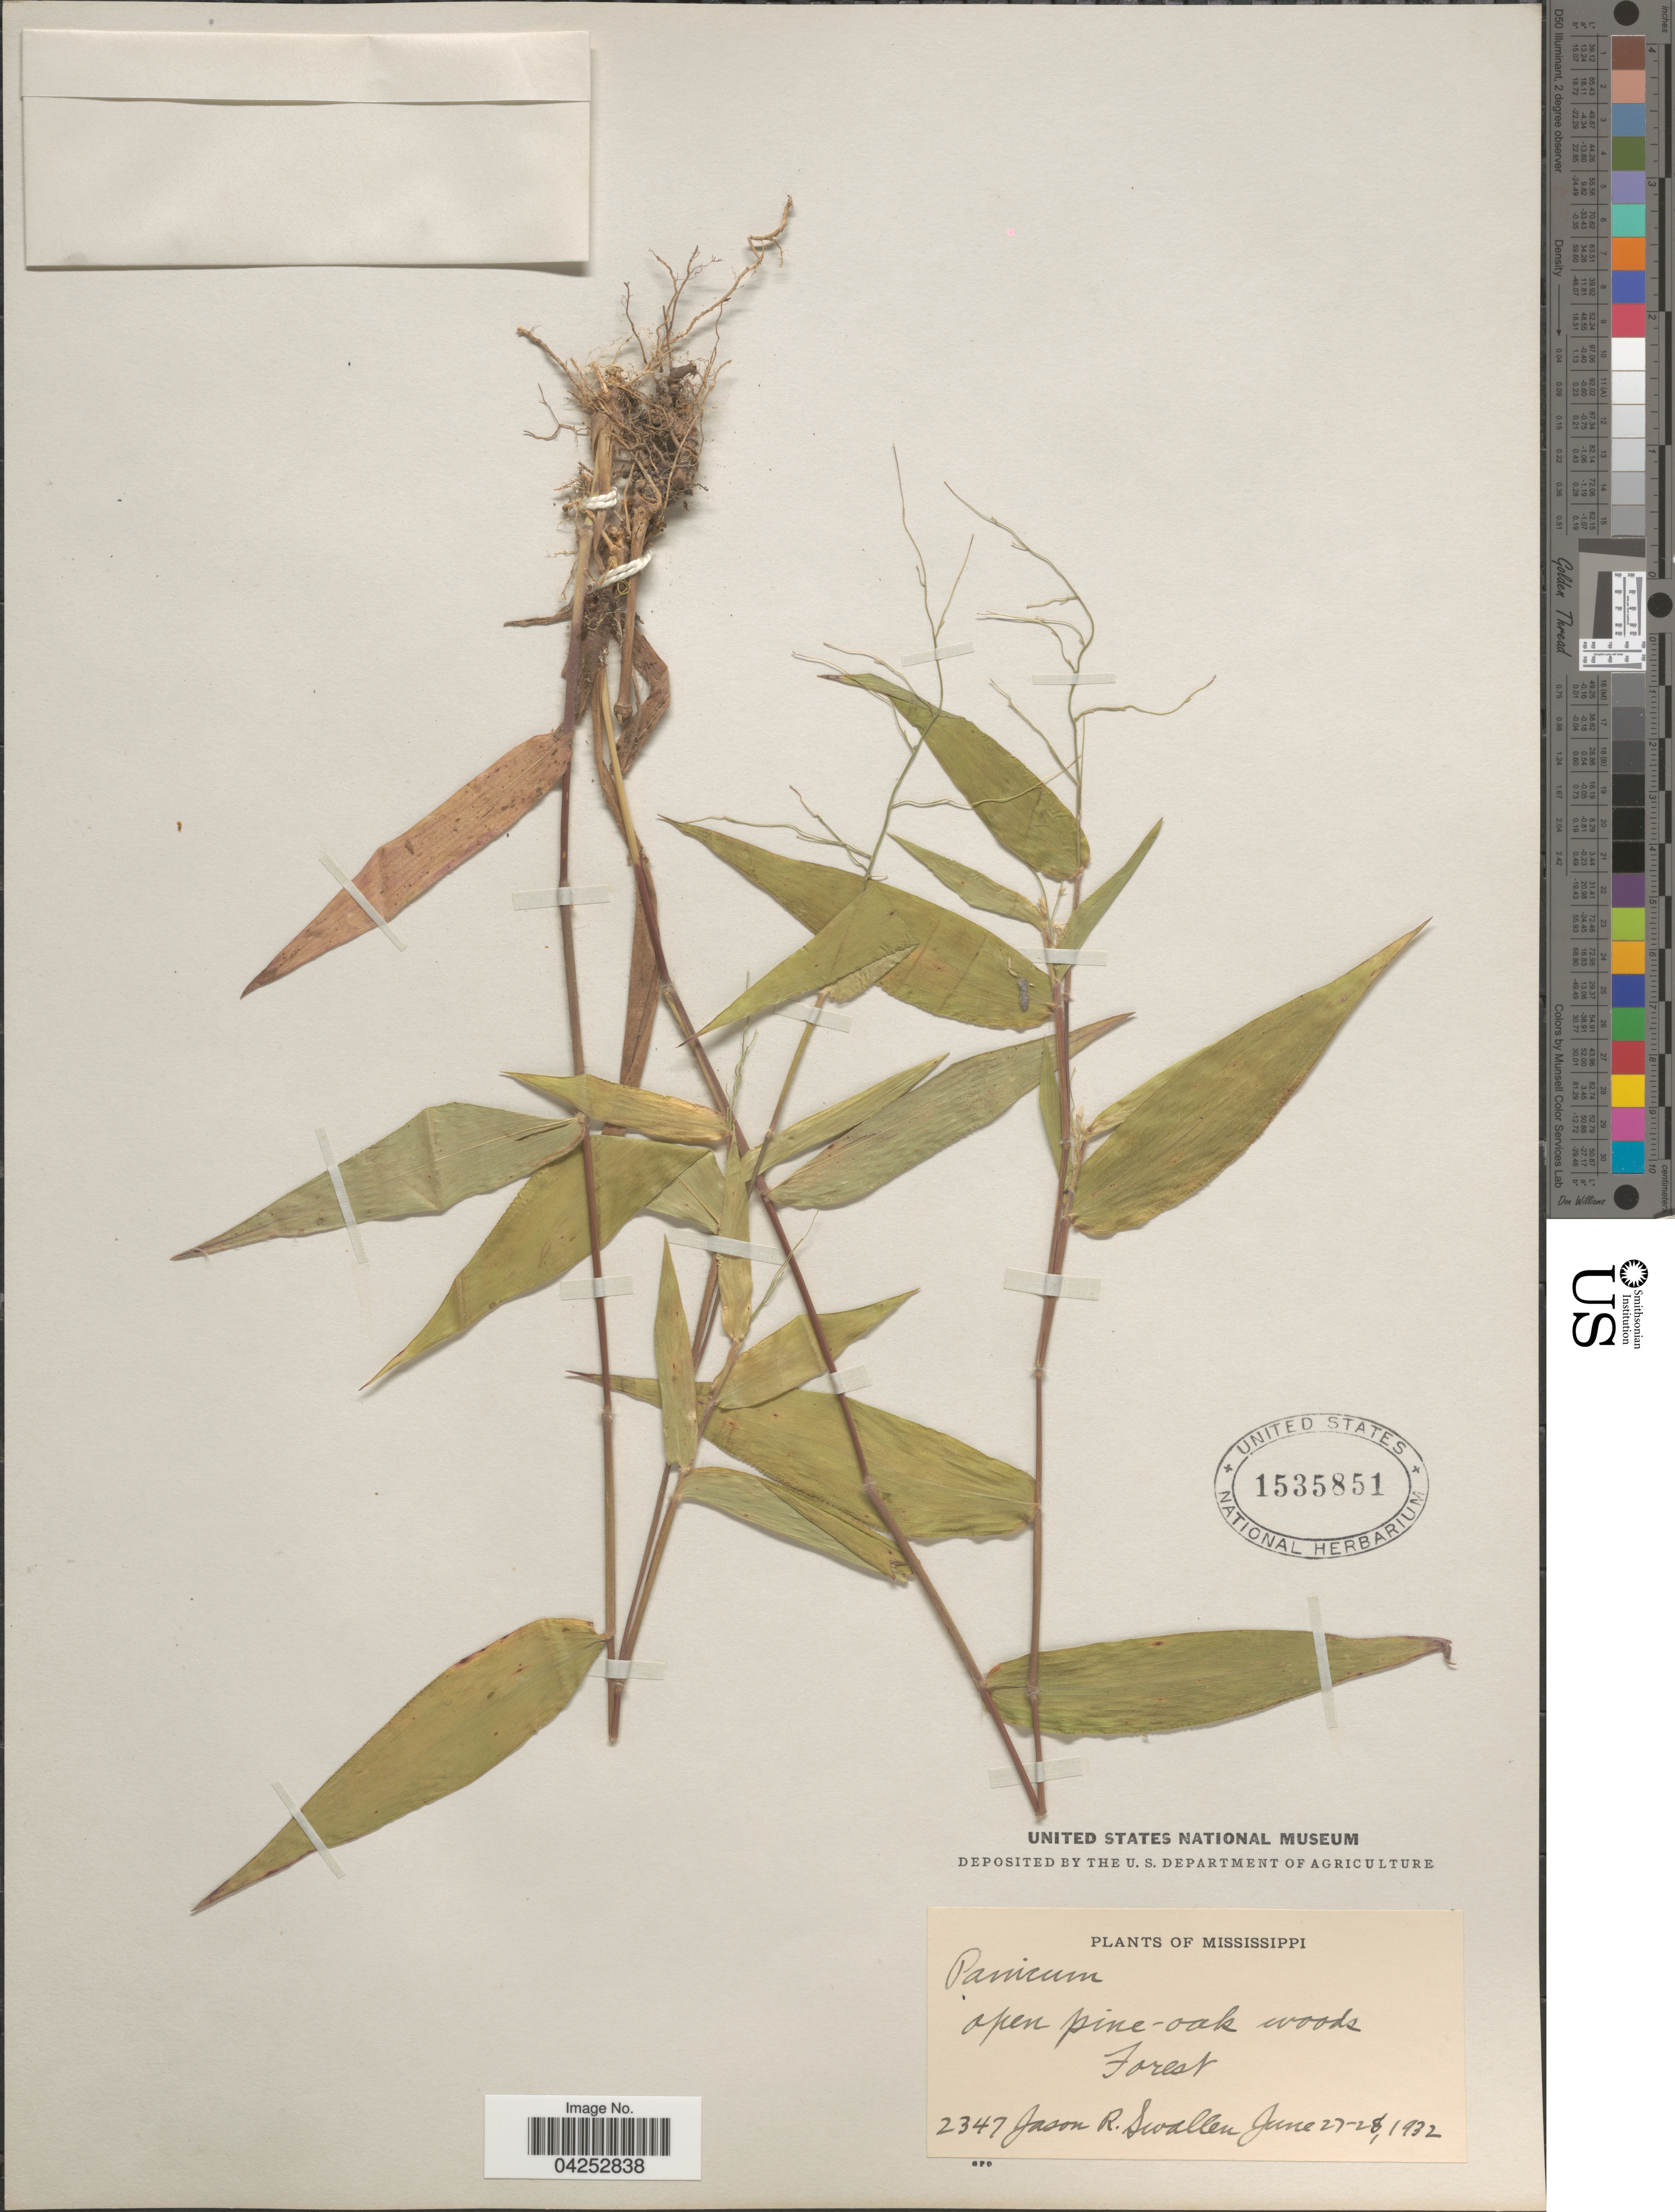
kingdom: Plantae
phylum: Tracheophyta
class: Liliopsida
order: Poales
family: Poaceae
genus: Dichanthelium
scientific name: Dichanthelium boscii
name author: (Poir.) Gould & C.A. Clark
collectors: J. R. Swallen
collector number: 2347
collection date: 1932-06-27/1932-06-28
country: United States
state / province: Mississippi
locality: Open pine-oak woods Forest.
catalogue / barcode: US 1535851